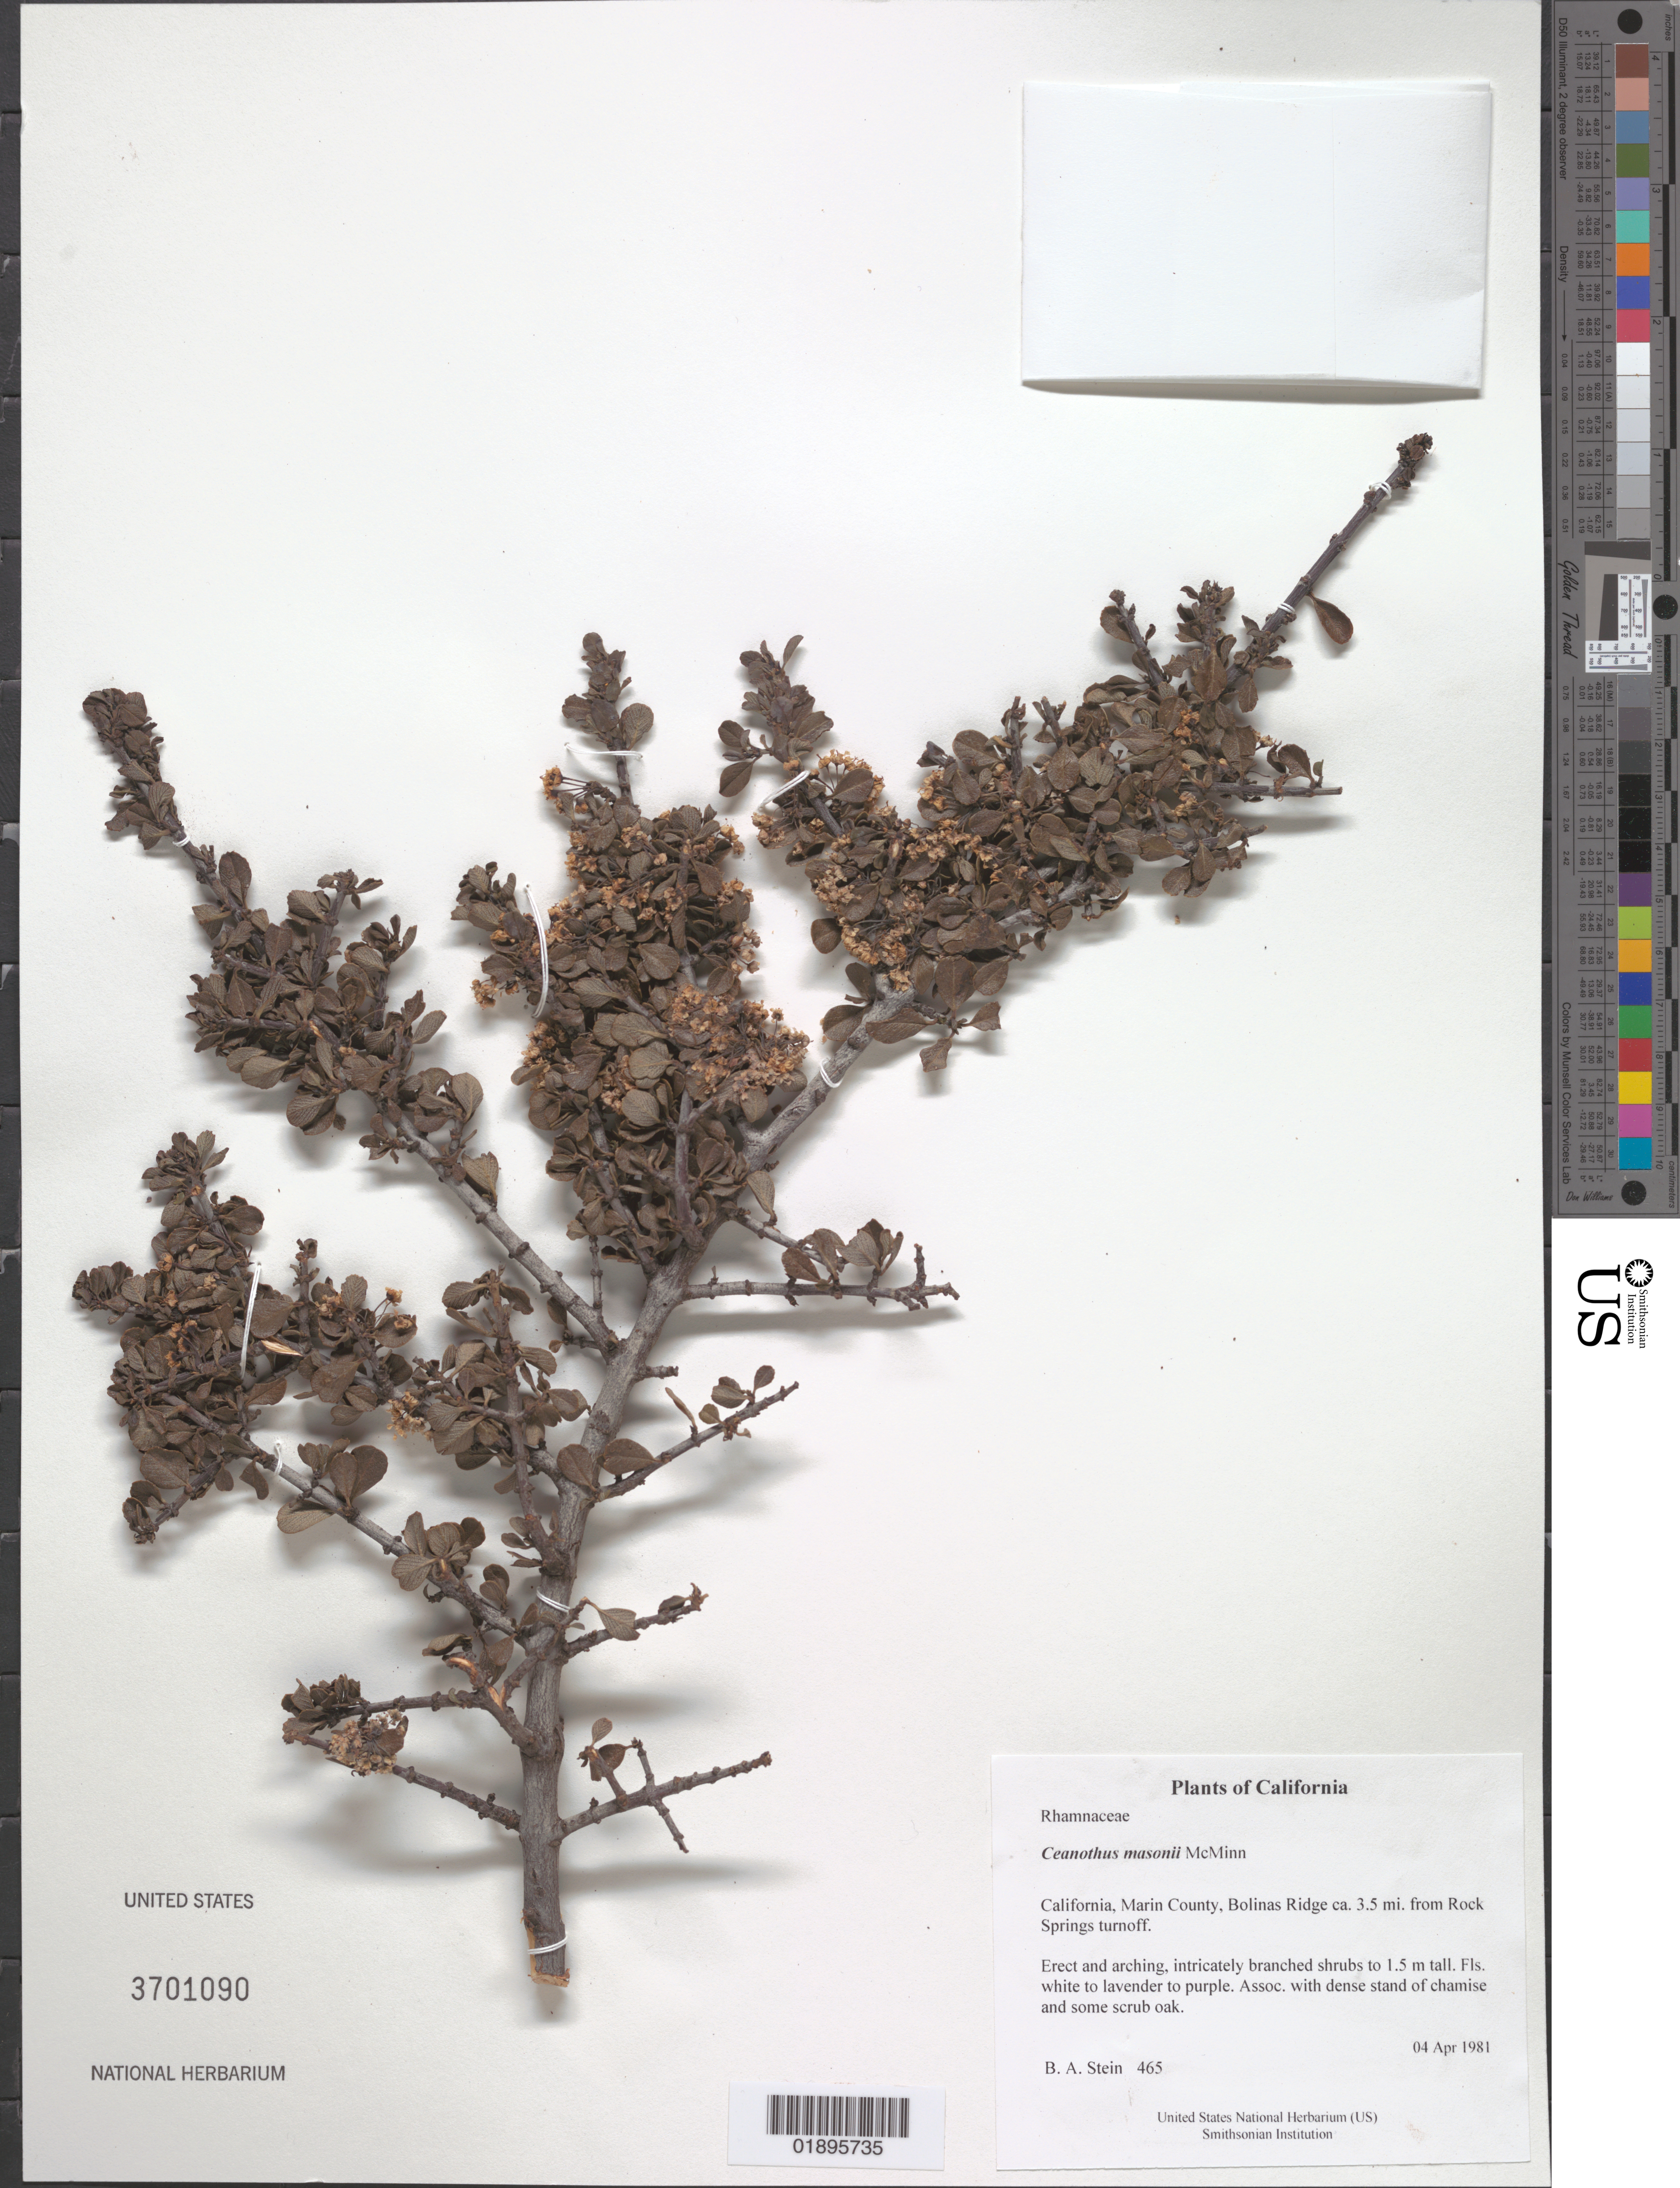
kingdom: Plantae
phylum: Tracheophyta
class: Magnoliopsida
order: Rosales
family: Rhamnaceae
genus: Ceanothus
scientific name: Ceanothus masonii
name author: McMinn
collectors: B. A. Stein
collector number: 465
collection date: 1981-04-04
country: United States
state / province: California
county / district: Marin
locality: Bolinas Ridge ca. 3.5 mi. from Rock Springs turnoff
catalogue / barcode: US 3701090